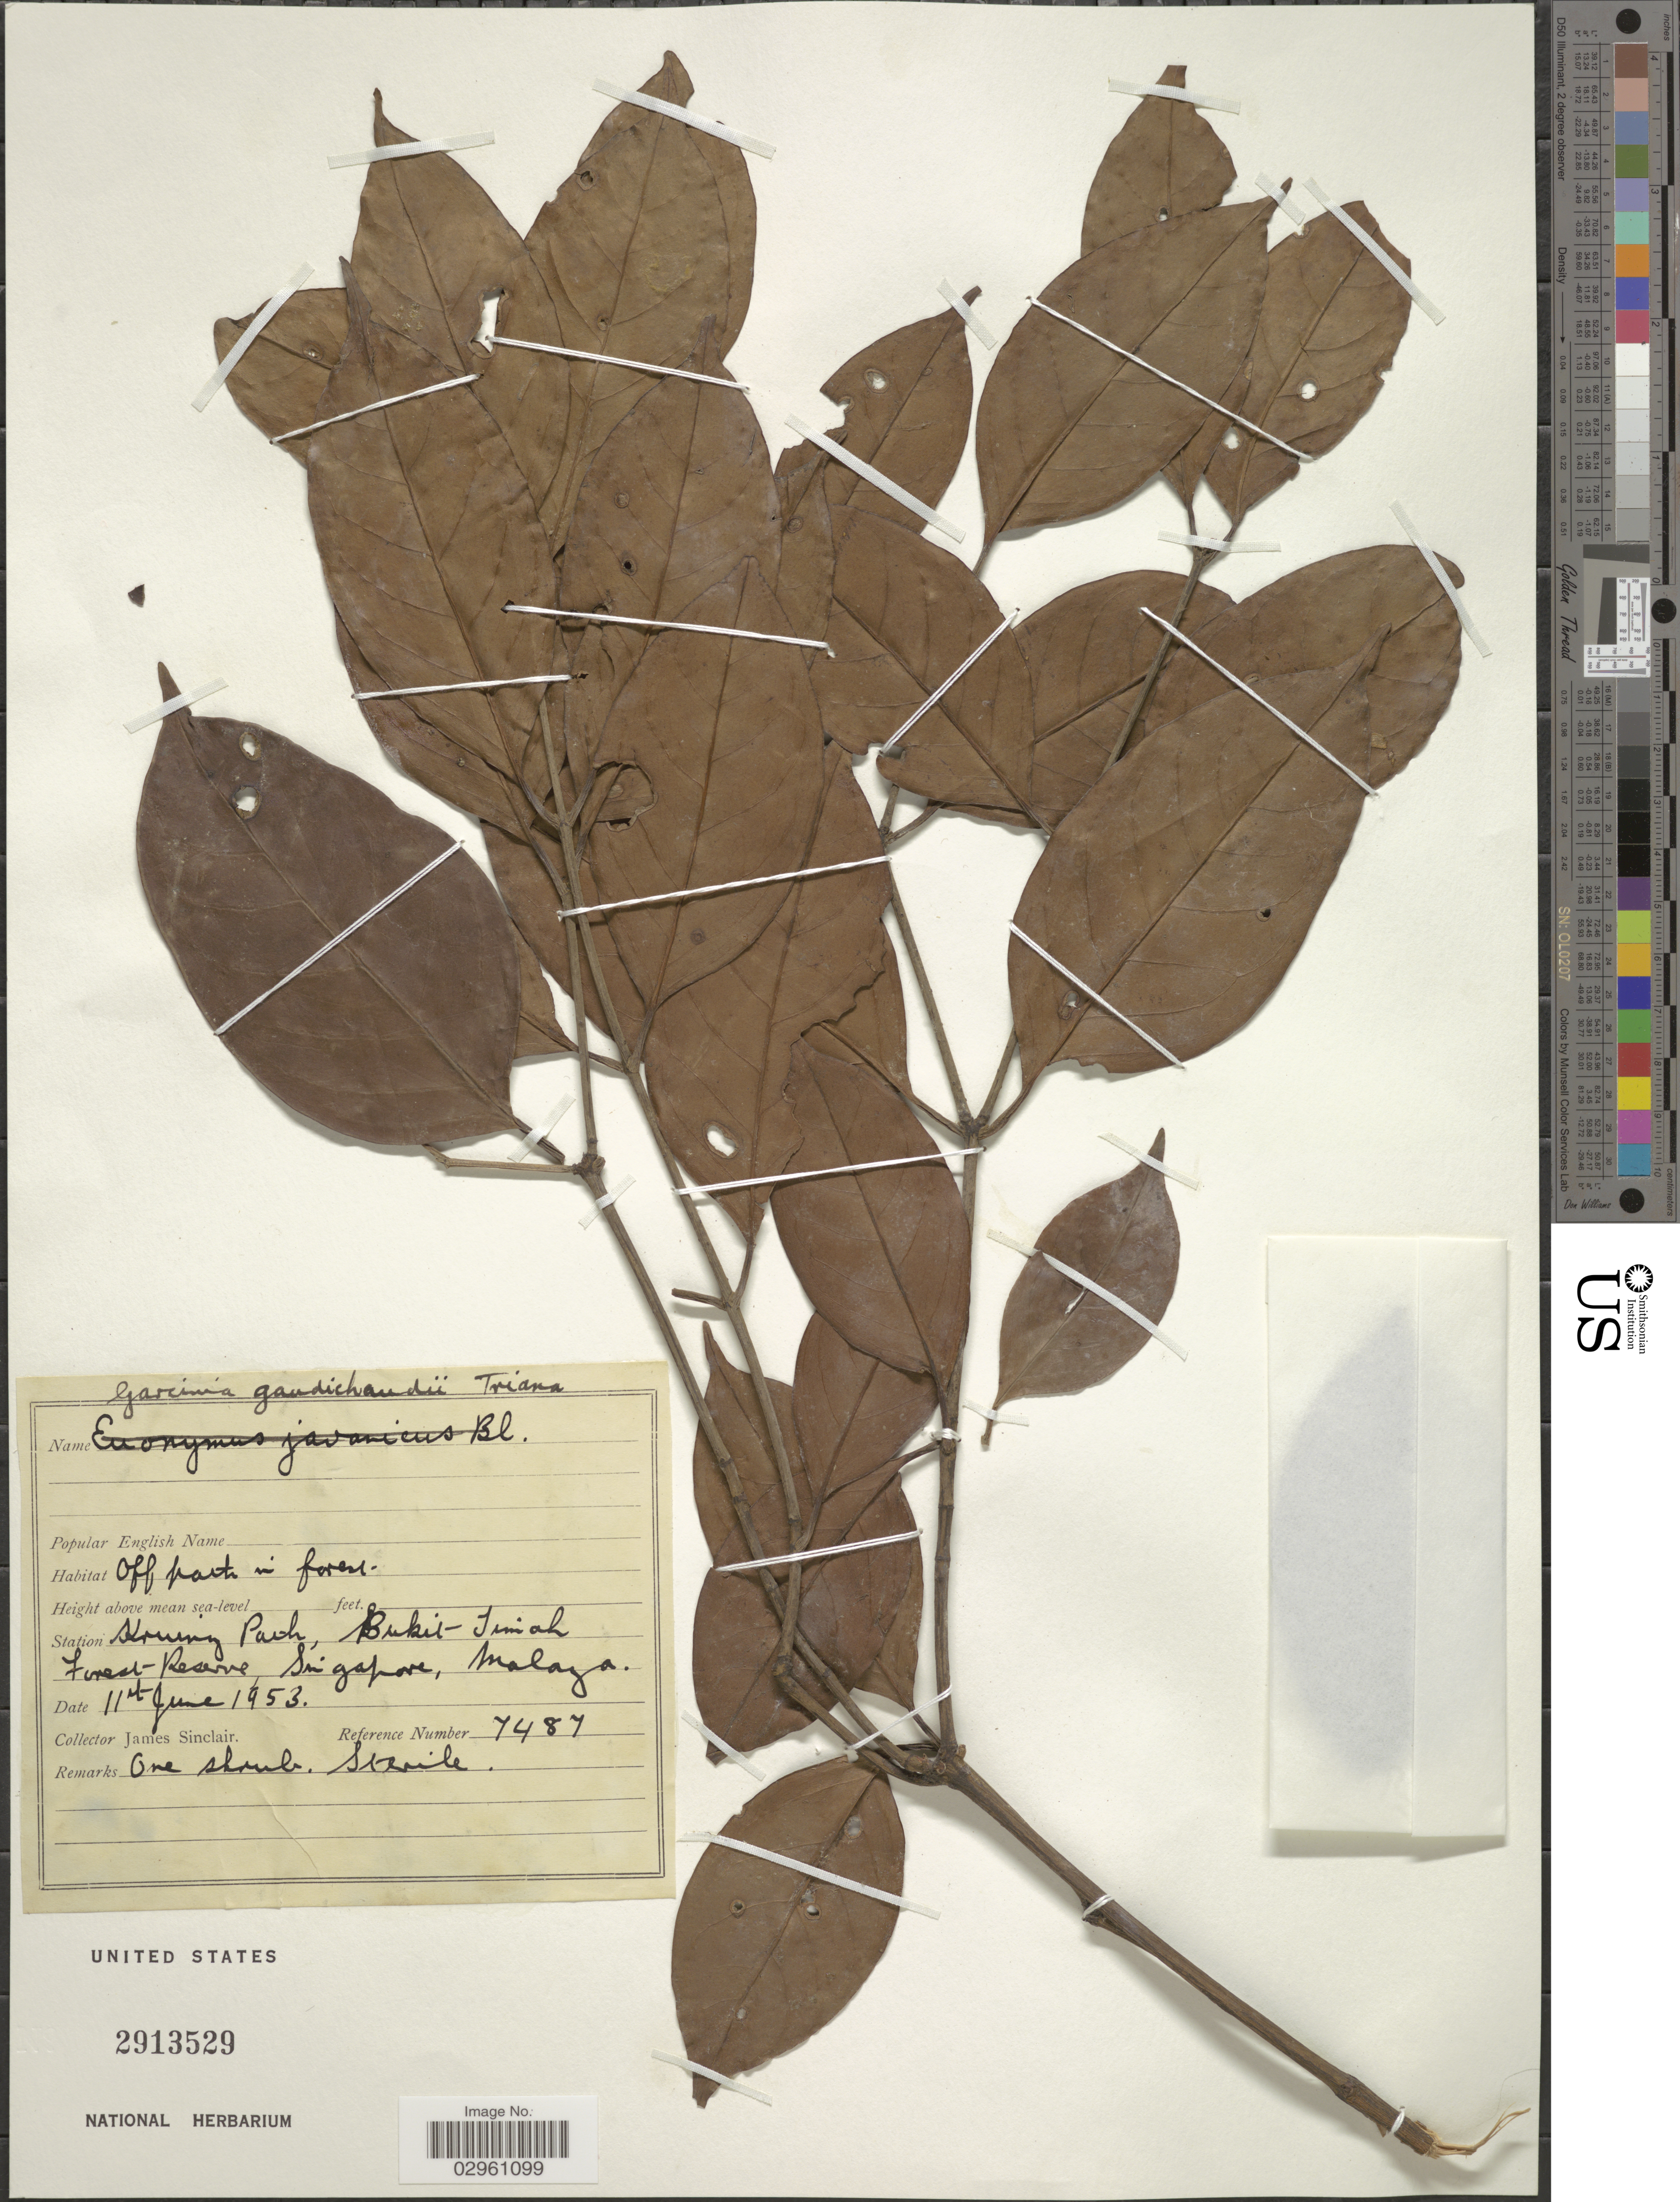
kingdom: Plantae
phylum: Tracheophyta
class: Magnoliopsida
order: Malpighiales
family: Clusiaceae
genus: Garcinia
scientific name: Garcinia gaudichaudii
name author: Planch. & Triana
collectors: J. Sinclair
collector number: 7487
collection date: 1953-06-11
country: Singapore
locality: Station Kruing Path, Bukit-Timah Forest-Reserve, Singapore, Malaya.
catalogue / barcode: US 2913529